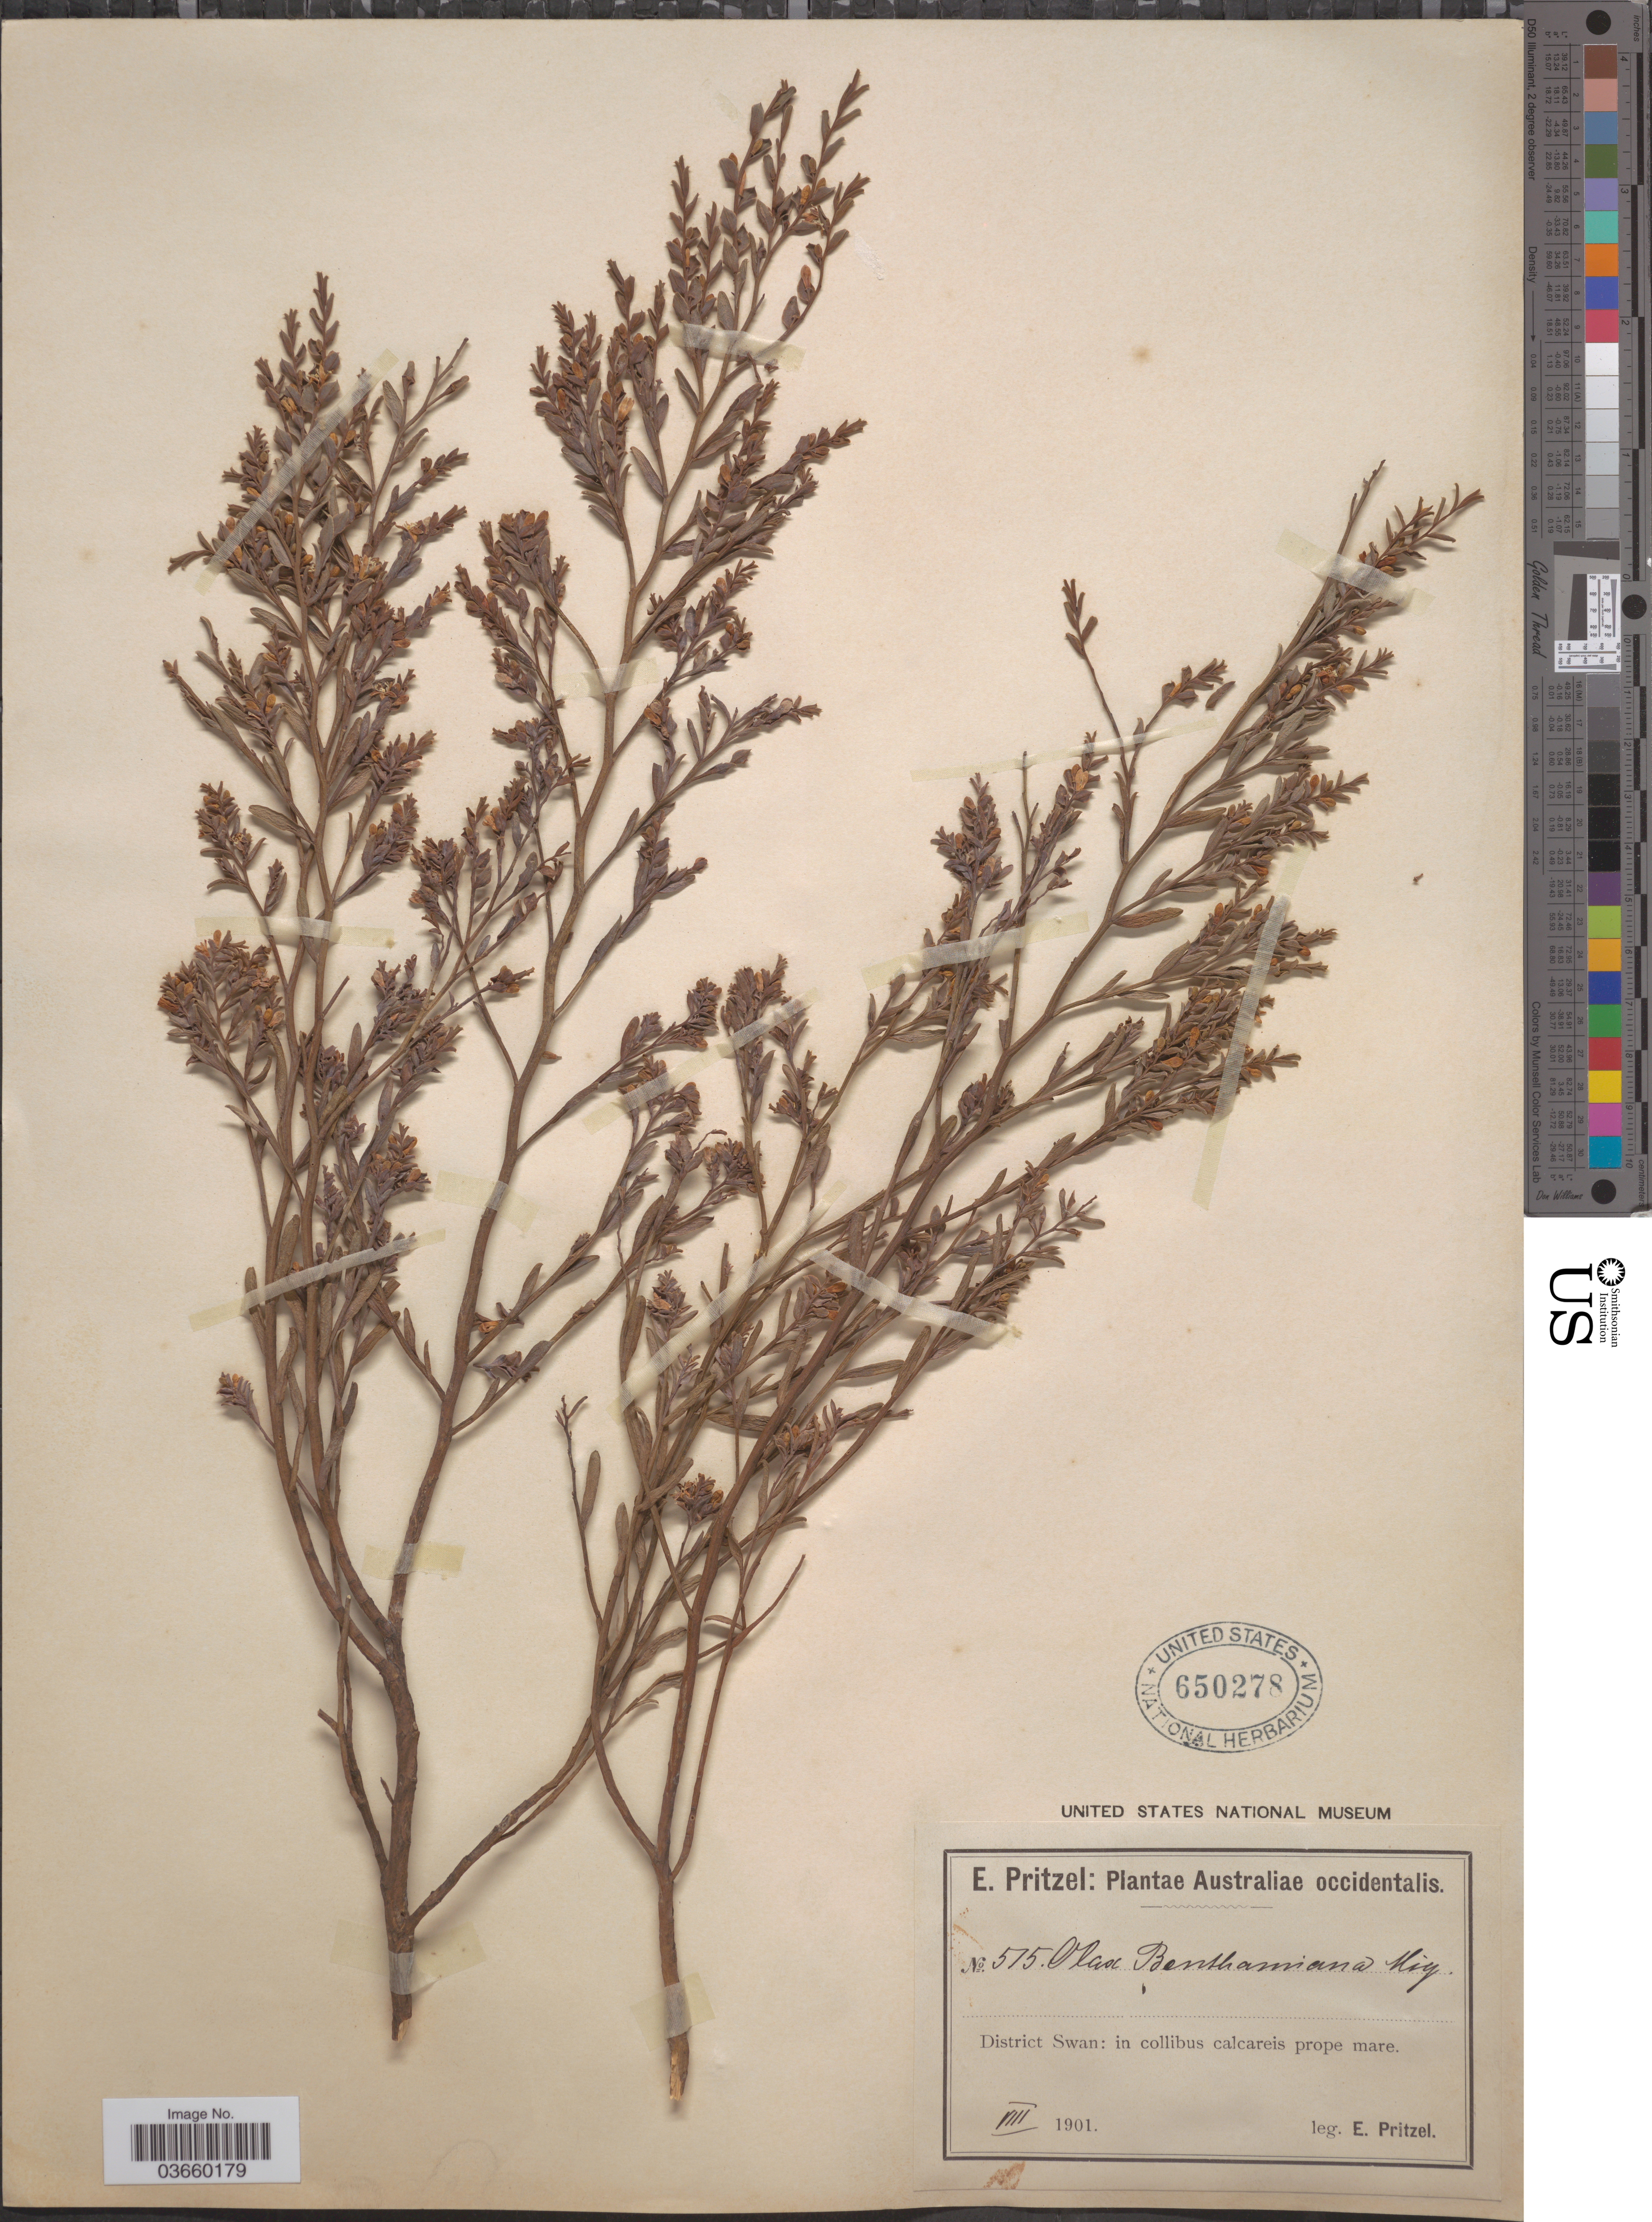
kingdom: Plantae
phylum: Tracheophyta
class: Magnoliopsida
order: Santalales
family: Olacaceae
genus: Olax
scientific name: Olax benthamiana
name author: Miq.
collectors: E. G. Pritzel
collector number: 515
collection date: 1901-08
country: Australia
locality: Australiae occidentalis. District Swan: in collibus calcareis prope mare.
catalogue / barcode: US 650278